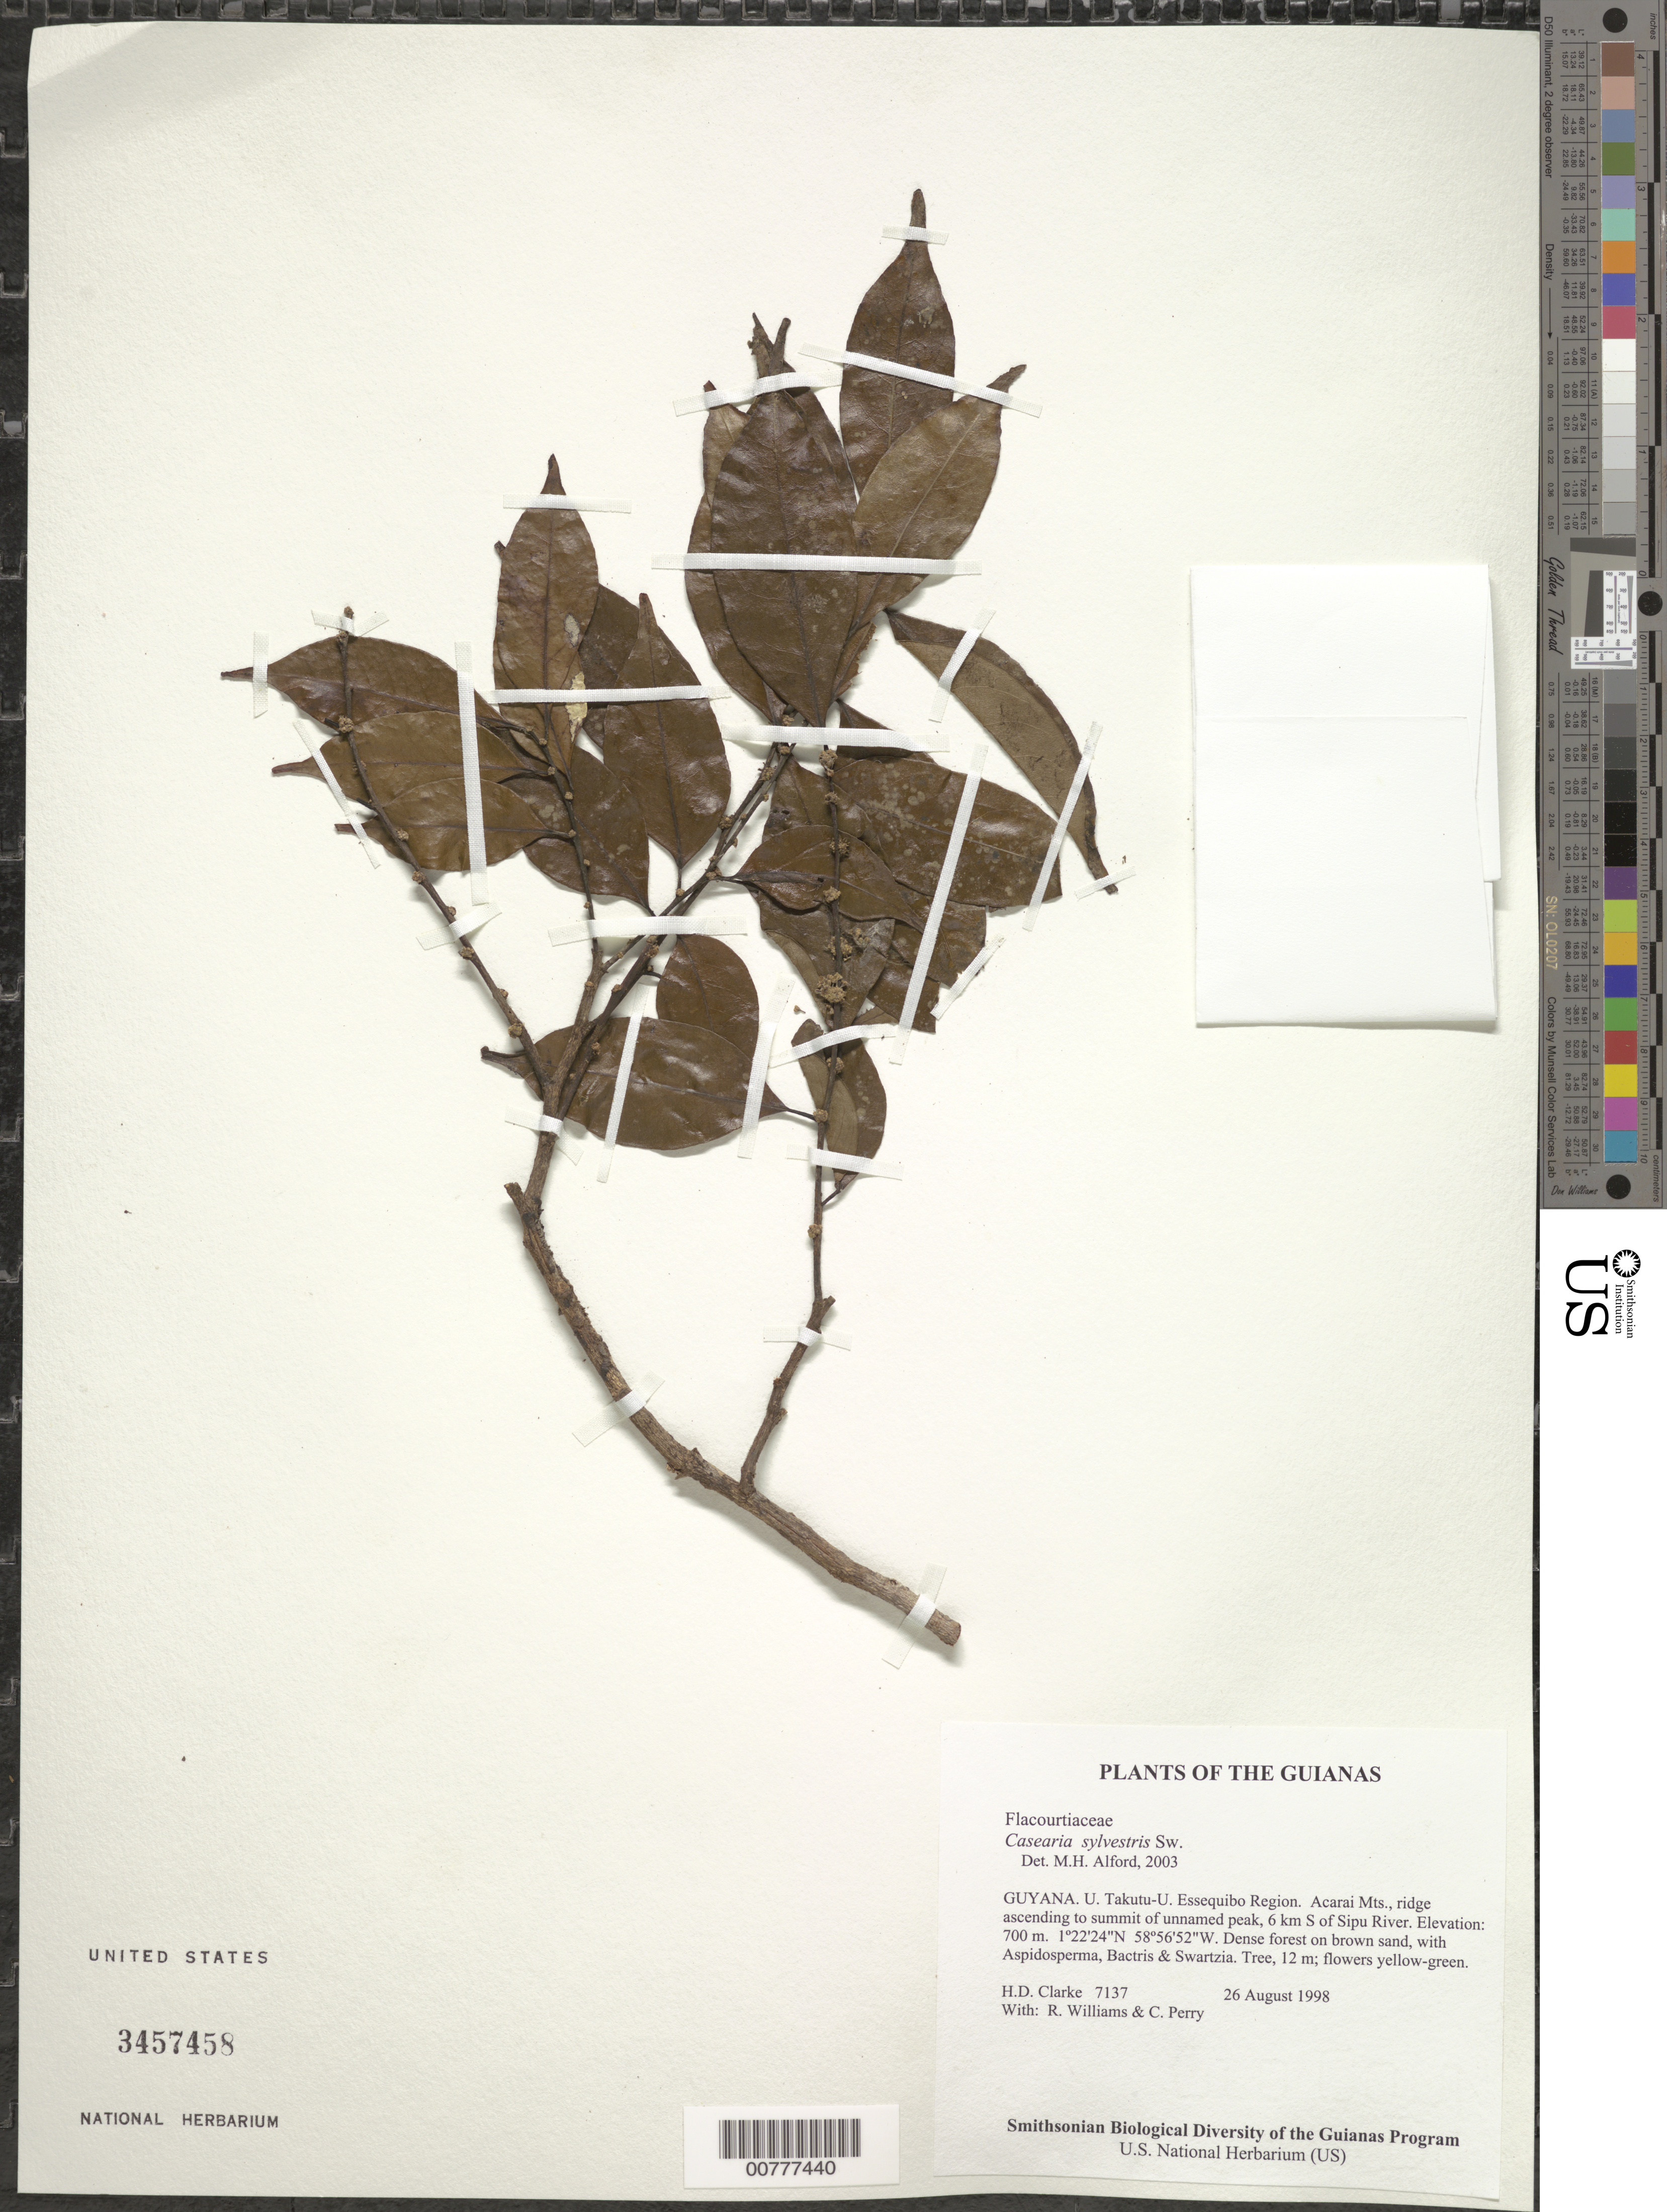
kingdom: Plantae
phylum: Tracheophyta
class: Magnoliopsida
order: Malpighiales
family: Salicaceae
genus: Casearia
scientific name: Casearia sylvestris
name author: Sw.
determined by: Liesner, R. L.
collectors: H. D. Clarke, R. Williams & C. Perry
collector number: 7137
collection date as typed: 26 August 1998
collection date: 1998-08-26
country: Guyana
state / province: U. Takutu-U. Essequibo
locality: Acarai Mts., ridge ascending to summit of unnamed peak, 6 km S of Sipu River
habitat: Dense forest on brown sand, with Aspidosperma, Bactris & Swartzia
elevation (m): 700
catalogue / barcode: US 3457458